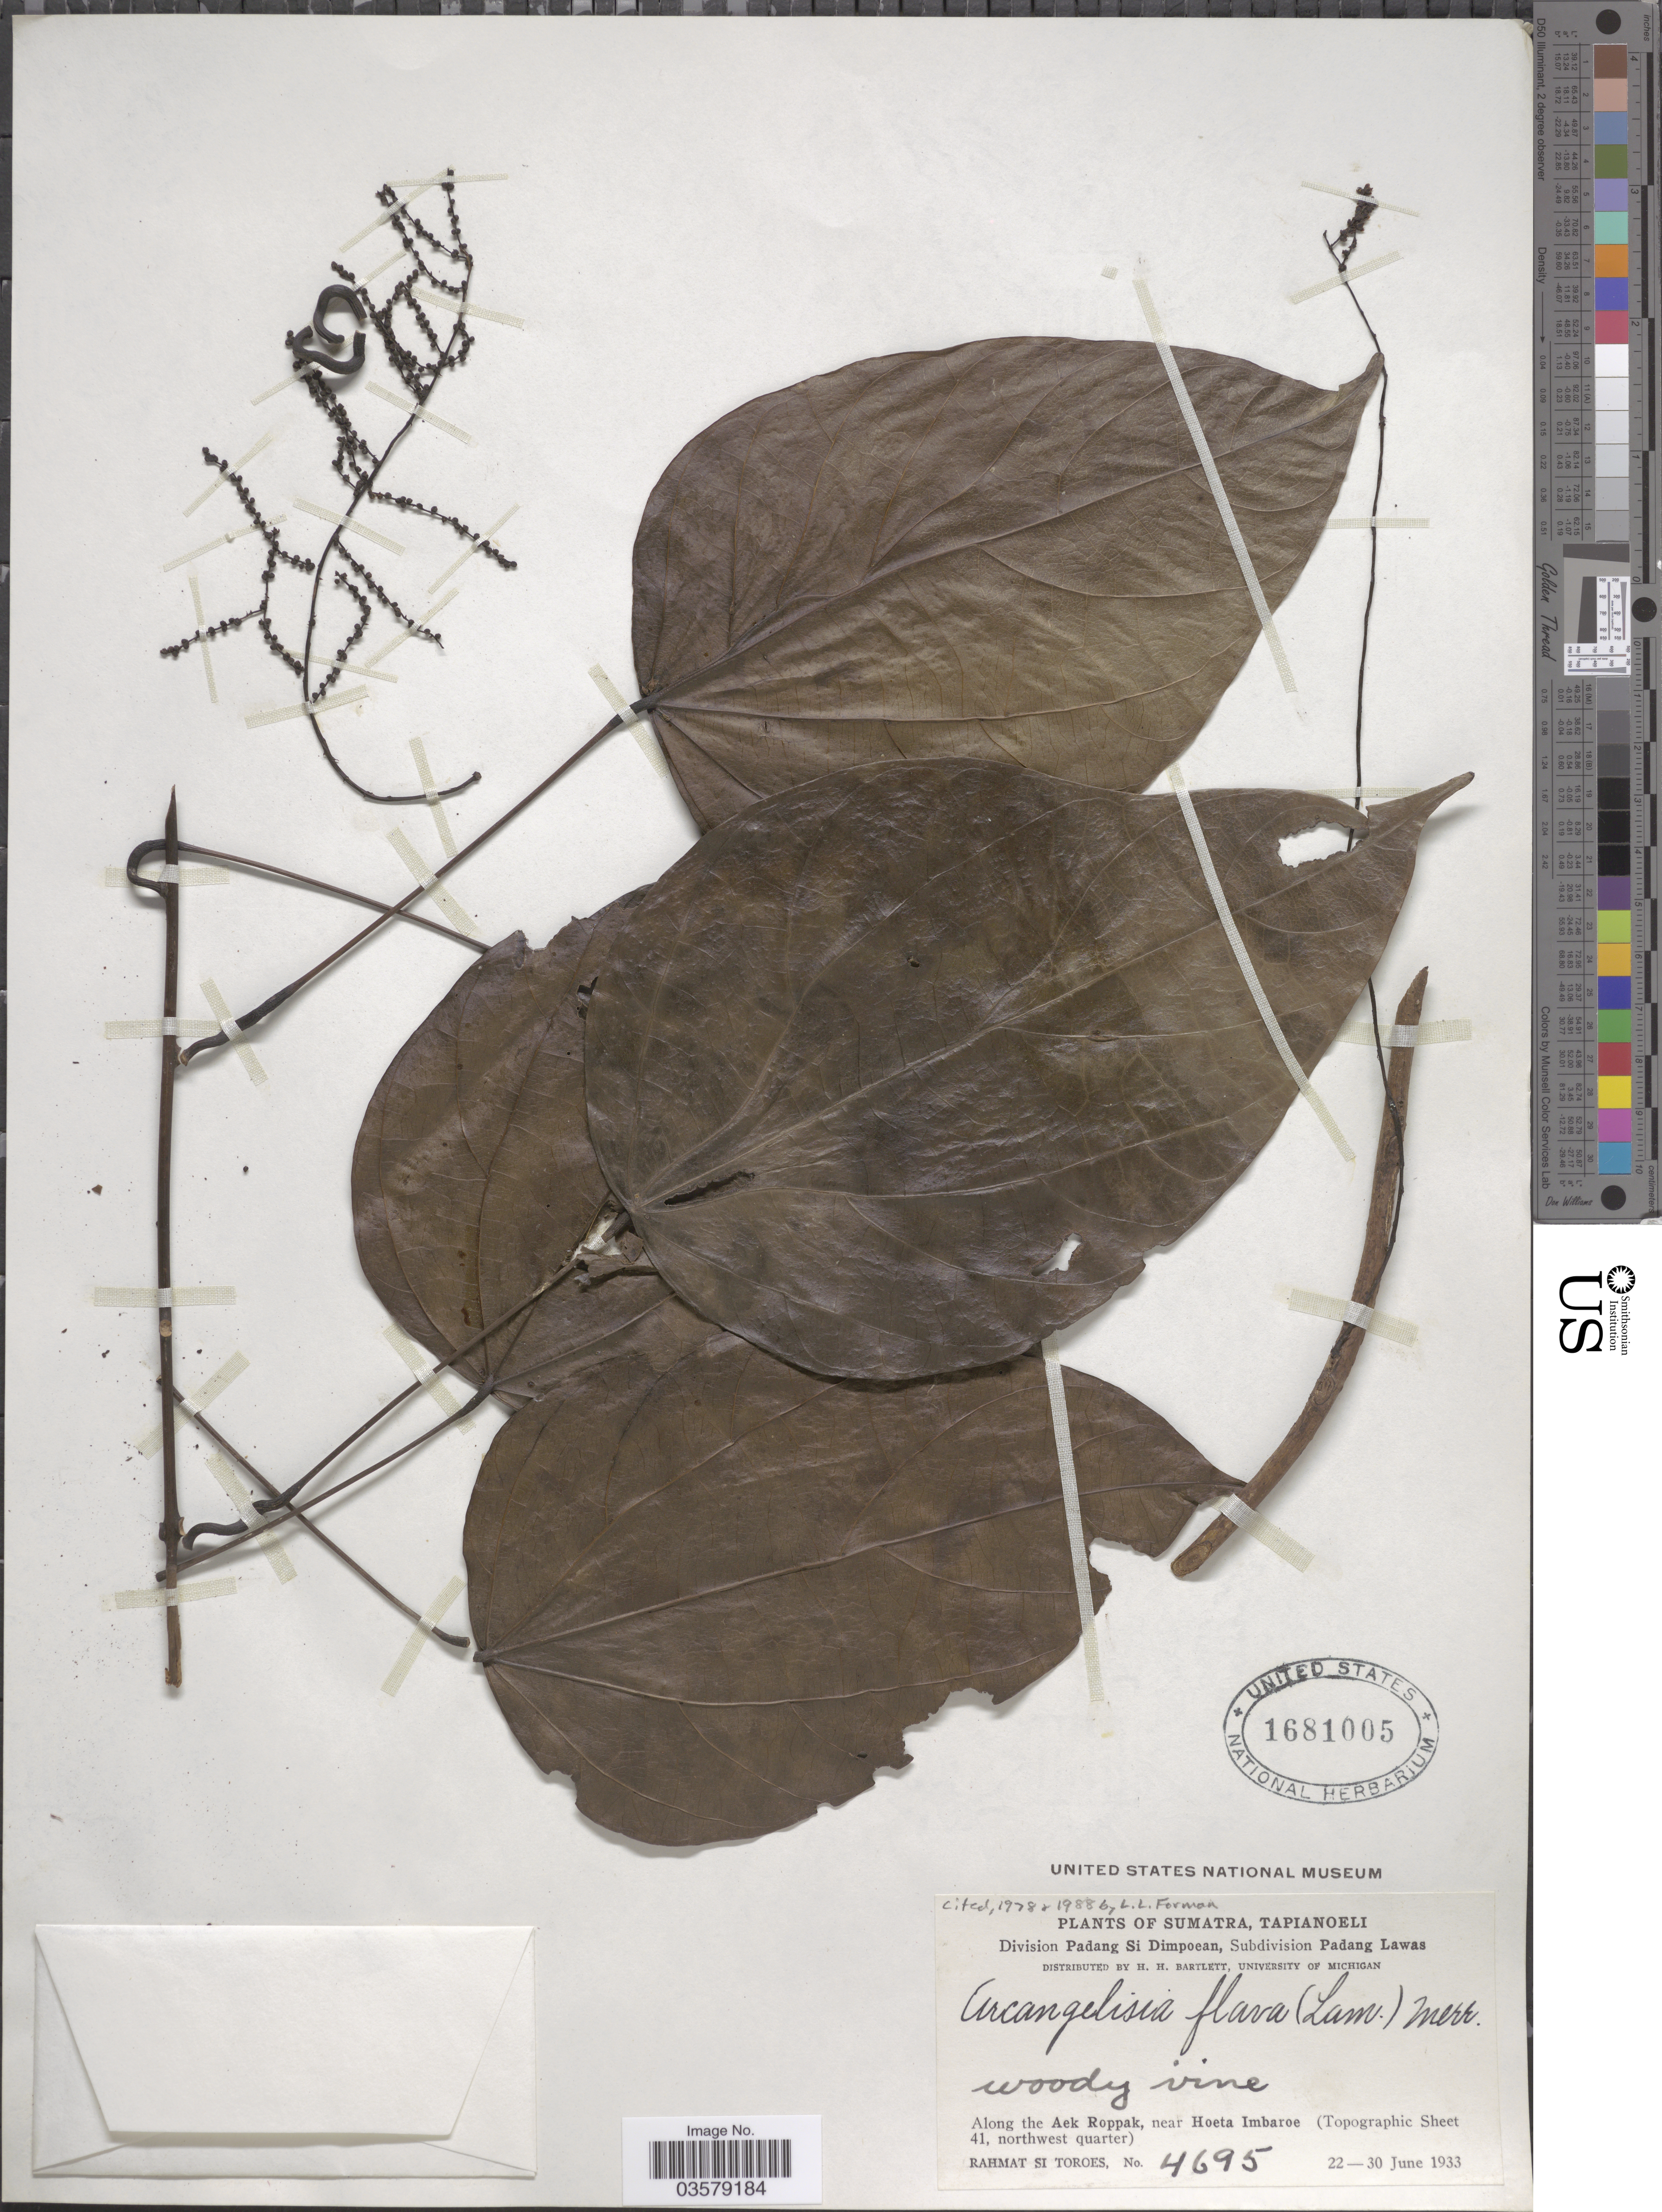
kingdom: Plantae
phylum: Tracheophyta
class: Magnoliopsida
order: Ranunculales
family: Menispermaceae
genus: Arcangelisia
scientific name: Arcangelisia flava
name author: (L.) Merr.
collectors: Rahmat Si Boeea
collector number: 4695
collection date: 1933-06-22/1933-06-30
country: Indonesia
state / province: Sumatra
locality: Tapianoeli. Division Padang Si Dimpoean, Subdivision Padang Lawas. Along the Aek Roppak, near Hoeta Imbaroe (Topographic Sheet 41, northwest quarter).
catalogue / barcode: US 1681005